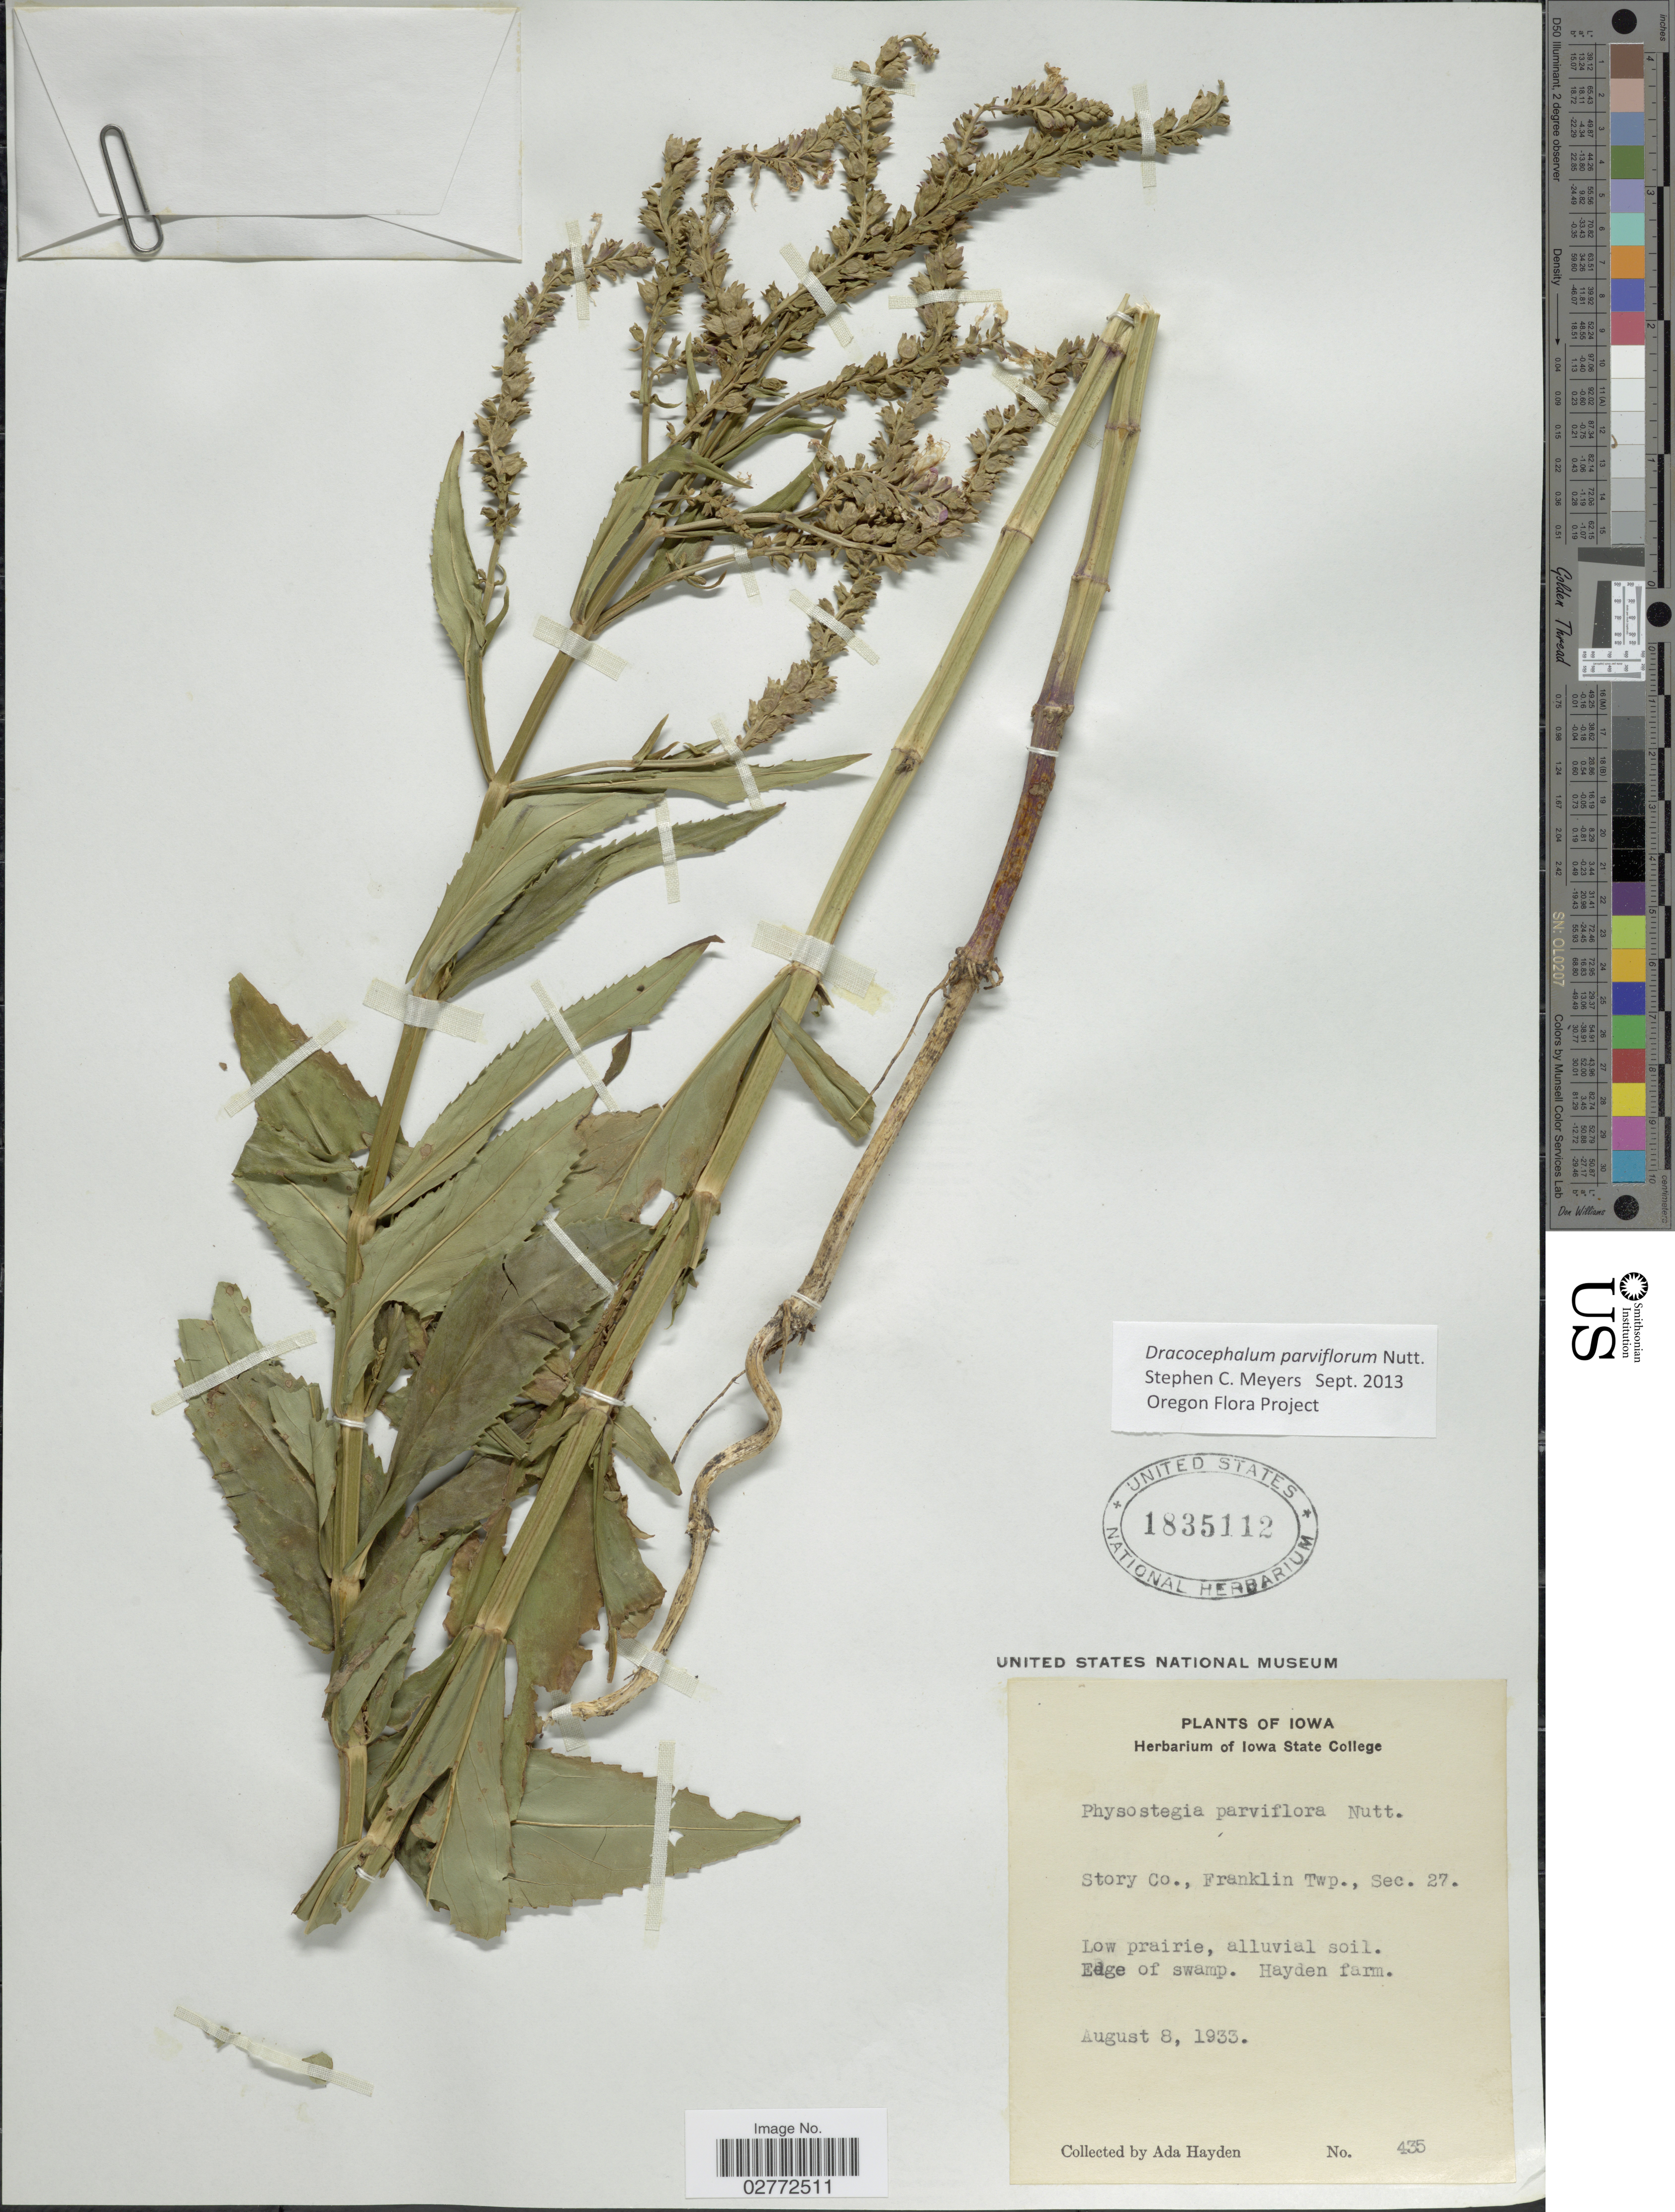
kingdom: Plantae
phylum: Tracheophyta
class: Magnoliopsida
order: Lamiales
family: Lamiaceae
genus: Dracocephalum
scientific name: Dracocephalum parviflorum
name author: Nutt.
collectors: Ada Hayden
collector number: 435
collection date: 1933-08-08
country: United States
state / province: Iowa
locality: Story Co., Franklin Twp., Sec. 27. Hayden farm.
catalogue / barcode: US 1835112